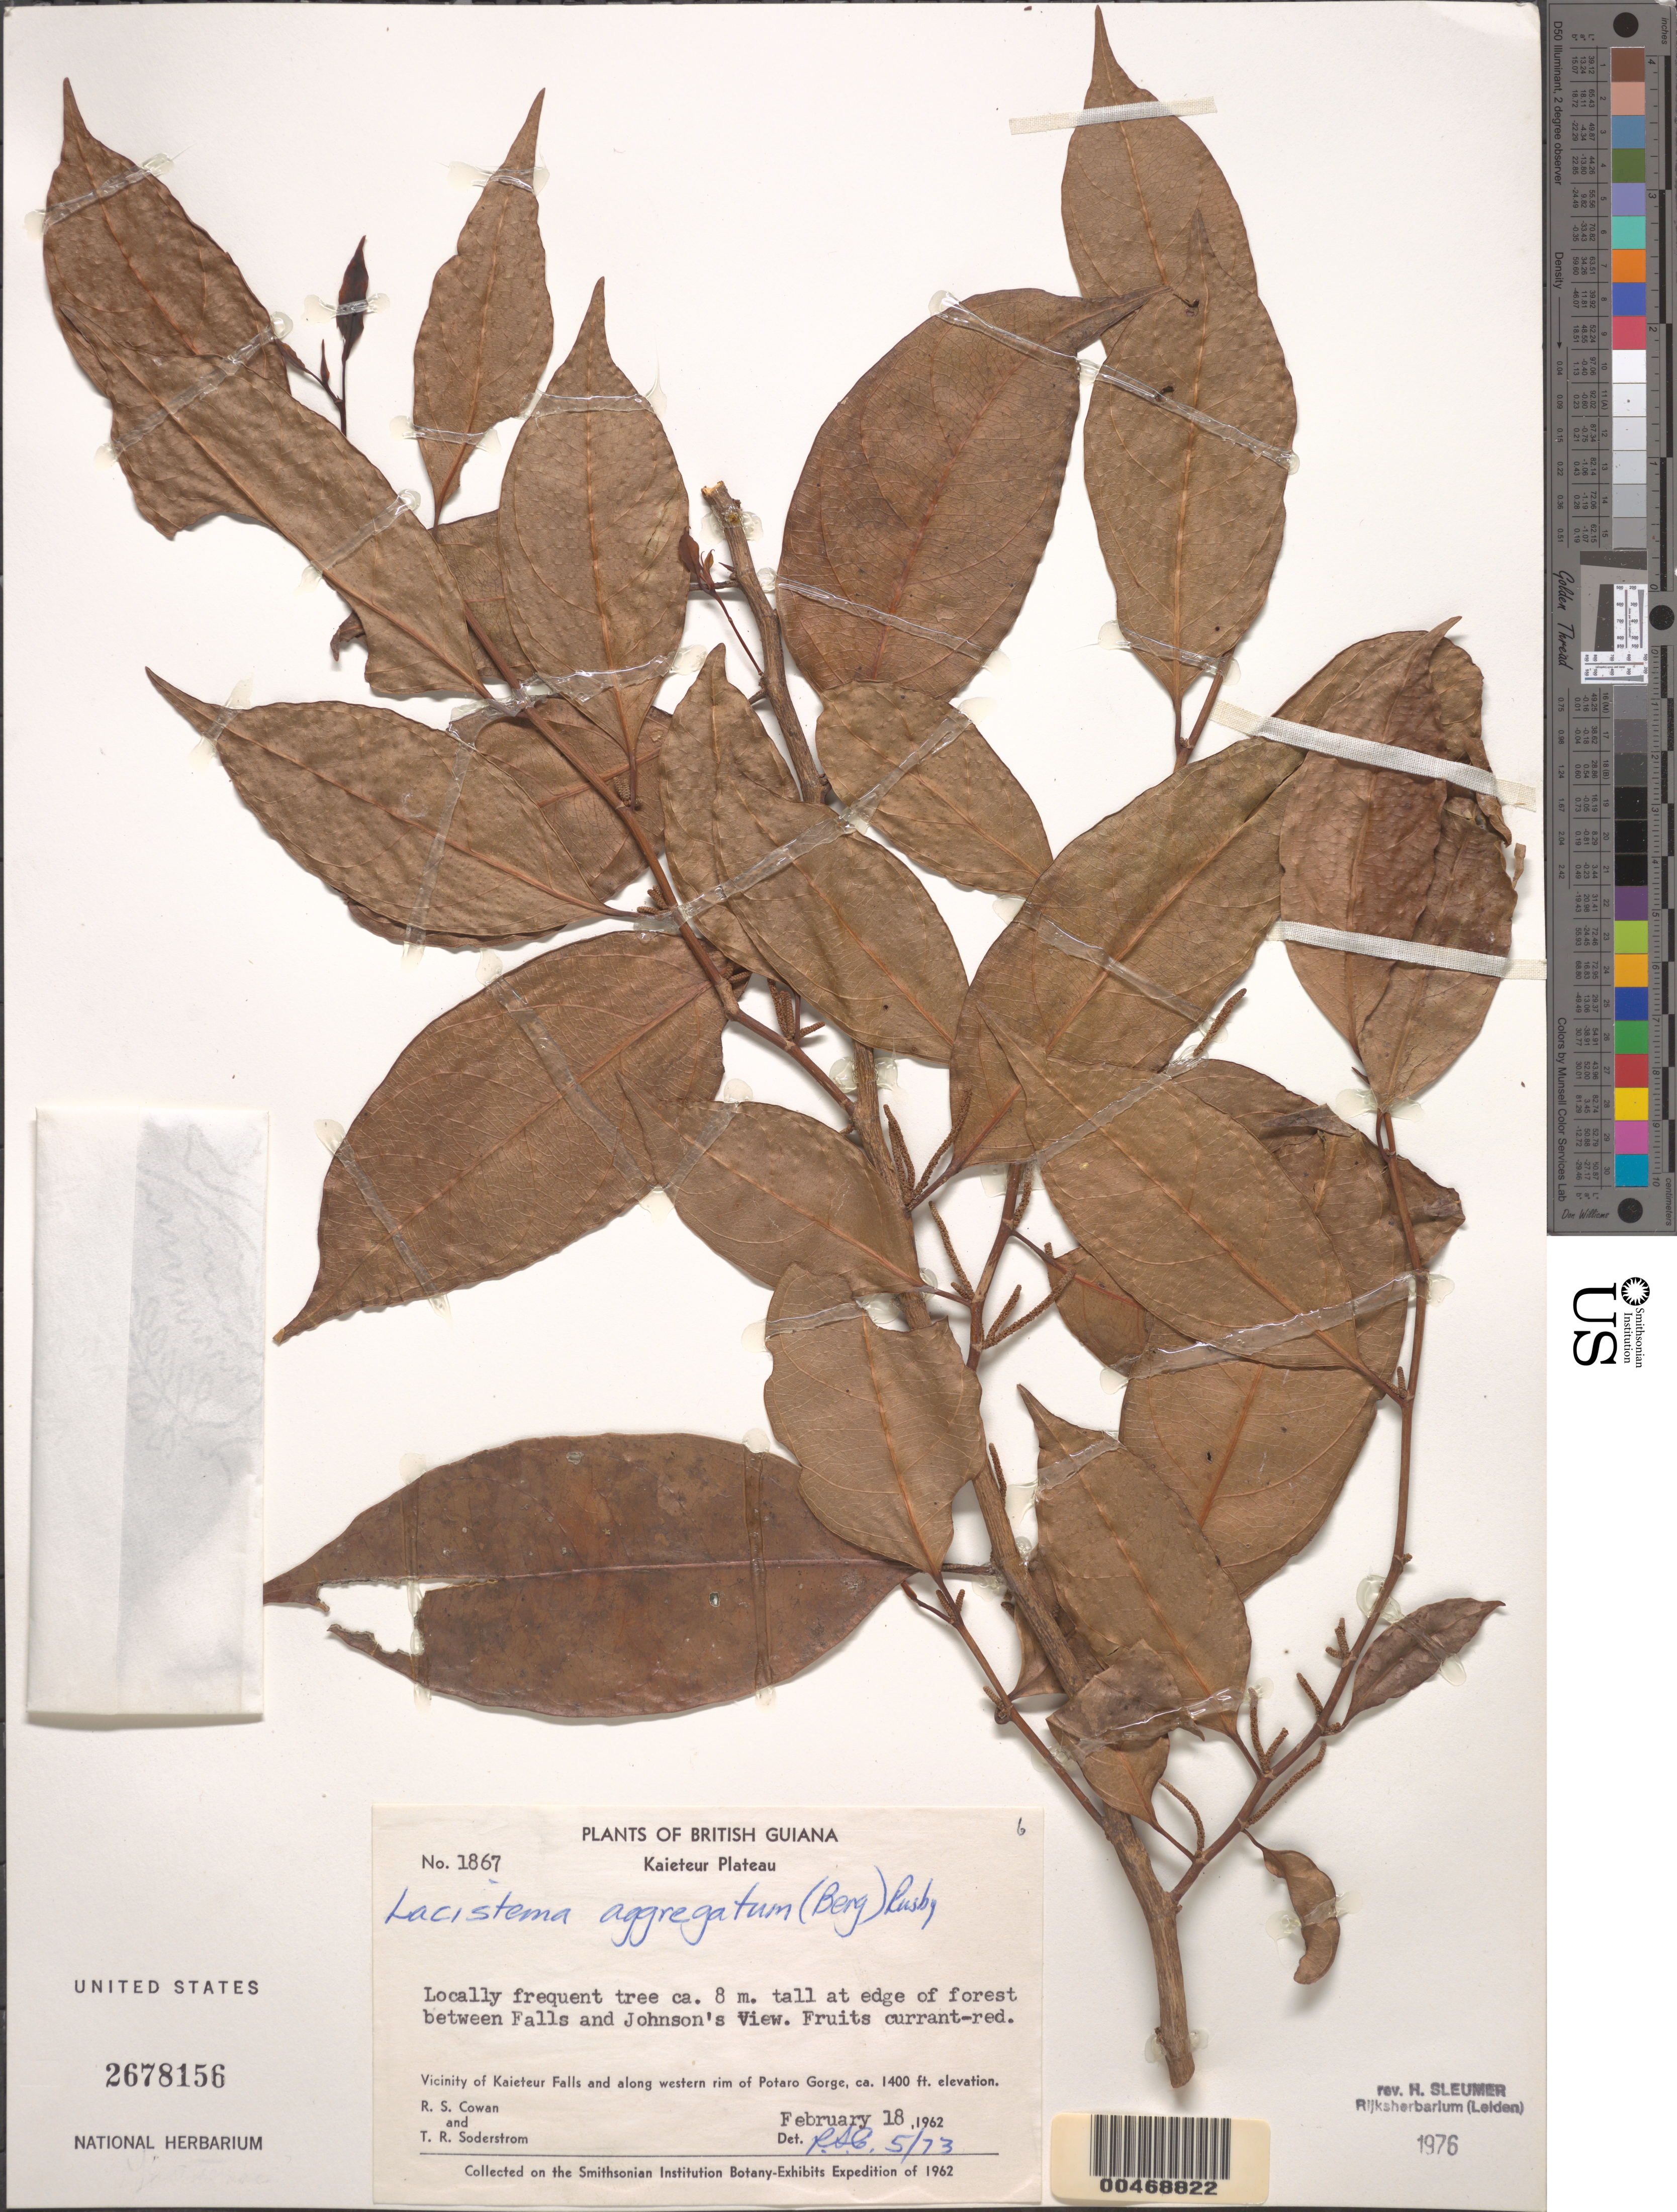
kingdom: Plantae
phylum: Tracheophyta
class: Magnoliopsida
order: Malpighiales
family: Lacistemataceae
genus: Lacistema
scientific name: Lacistema aggregatum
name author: (P.J. Bergius) Rusby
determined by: Sleumer, H. O.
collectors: R. S. Cowan & T. R. Soderstrom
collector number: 1867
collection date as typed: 18-Feb-62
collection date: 1962-02-18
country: Guyana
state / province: Potaro-Siparuni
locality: Kaieteur Plateau, vicinity of Kaieteur Falls and western rim of Potaro Gorge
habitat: Edge of forest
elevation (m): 427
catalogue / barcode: US 2678156